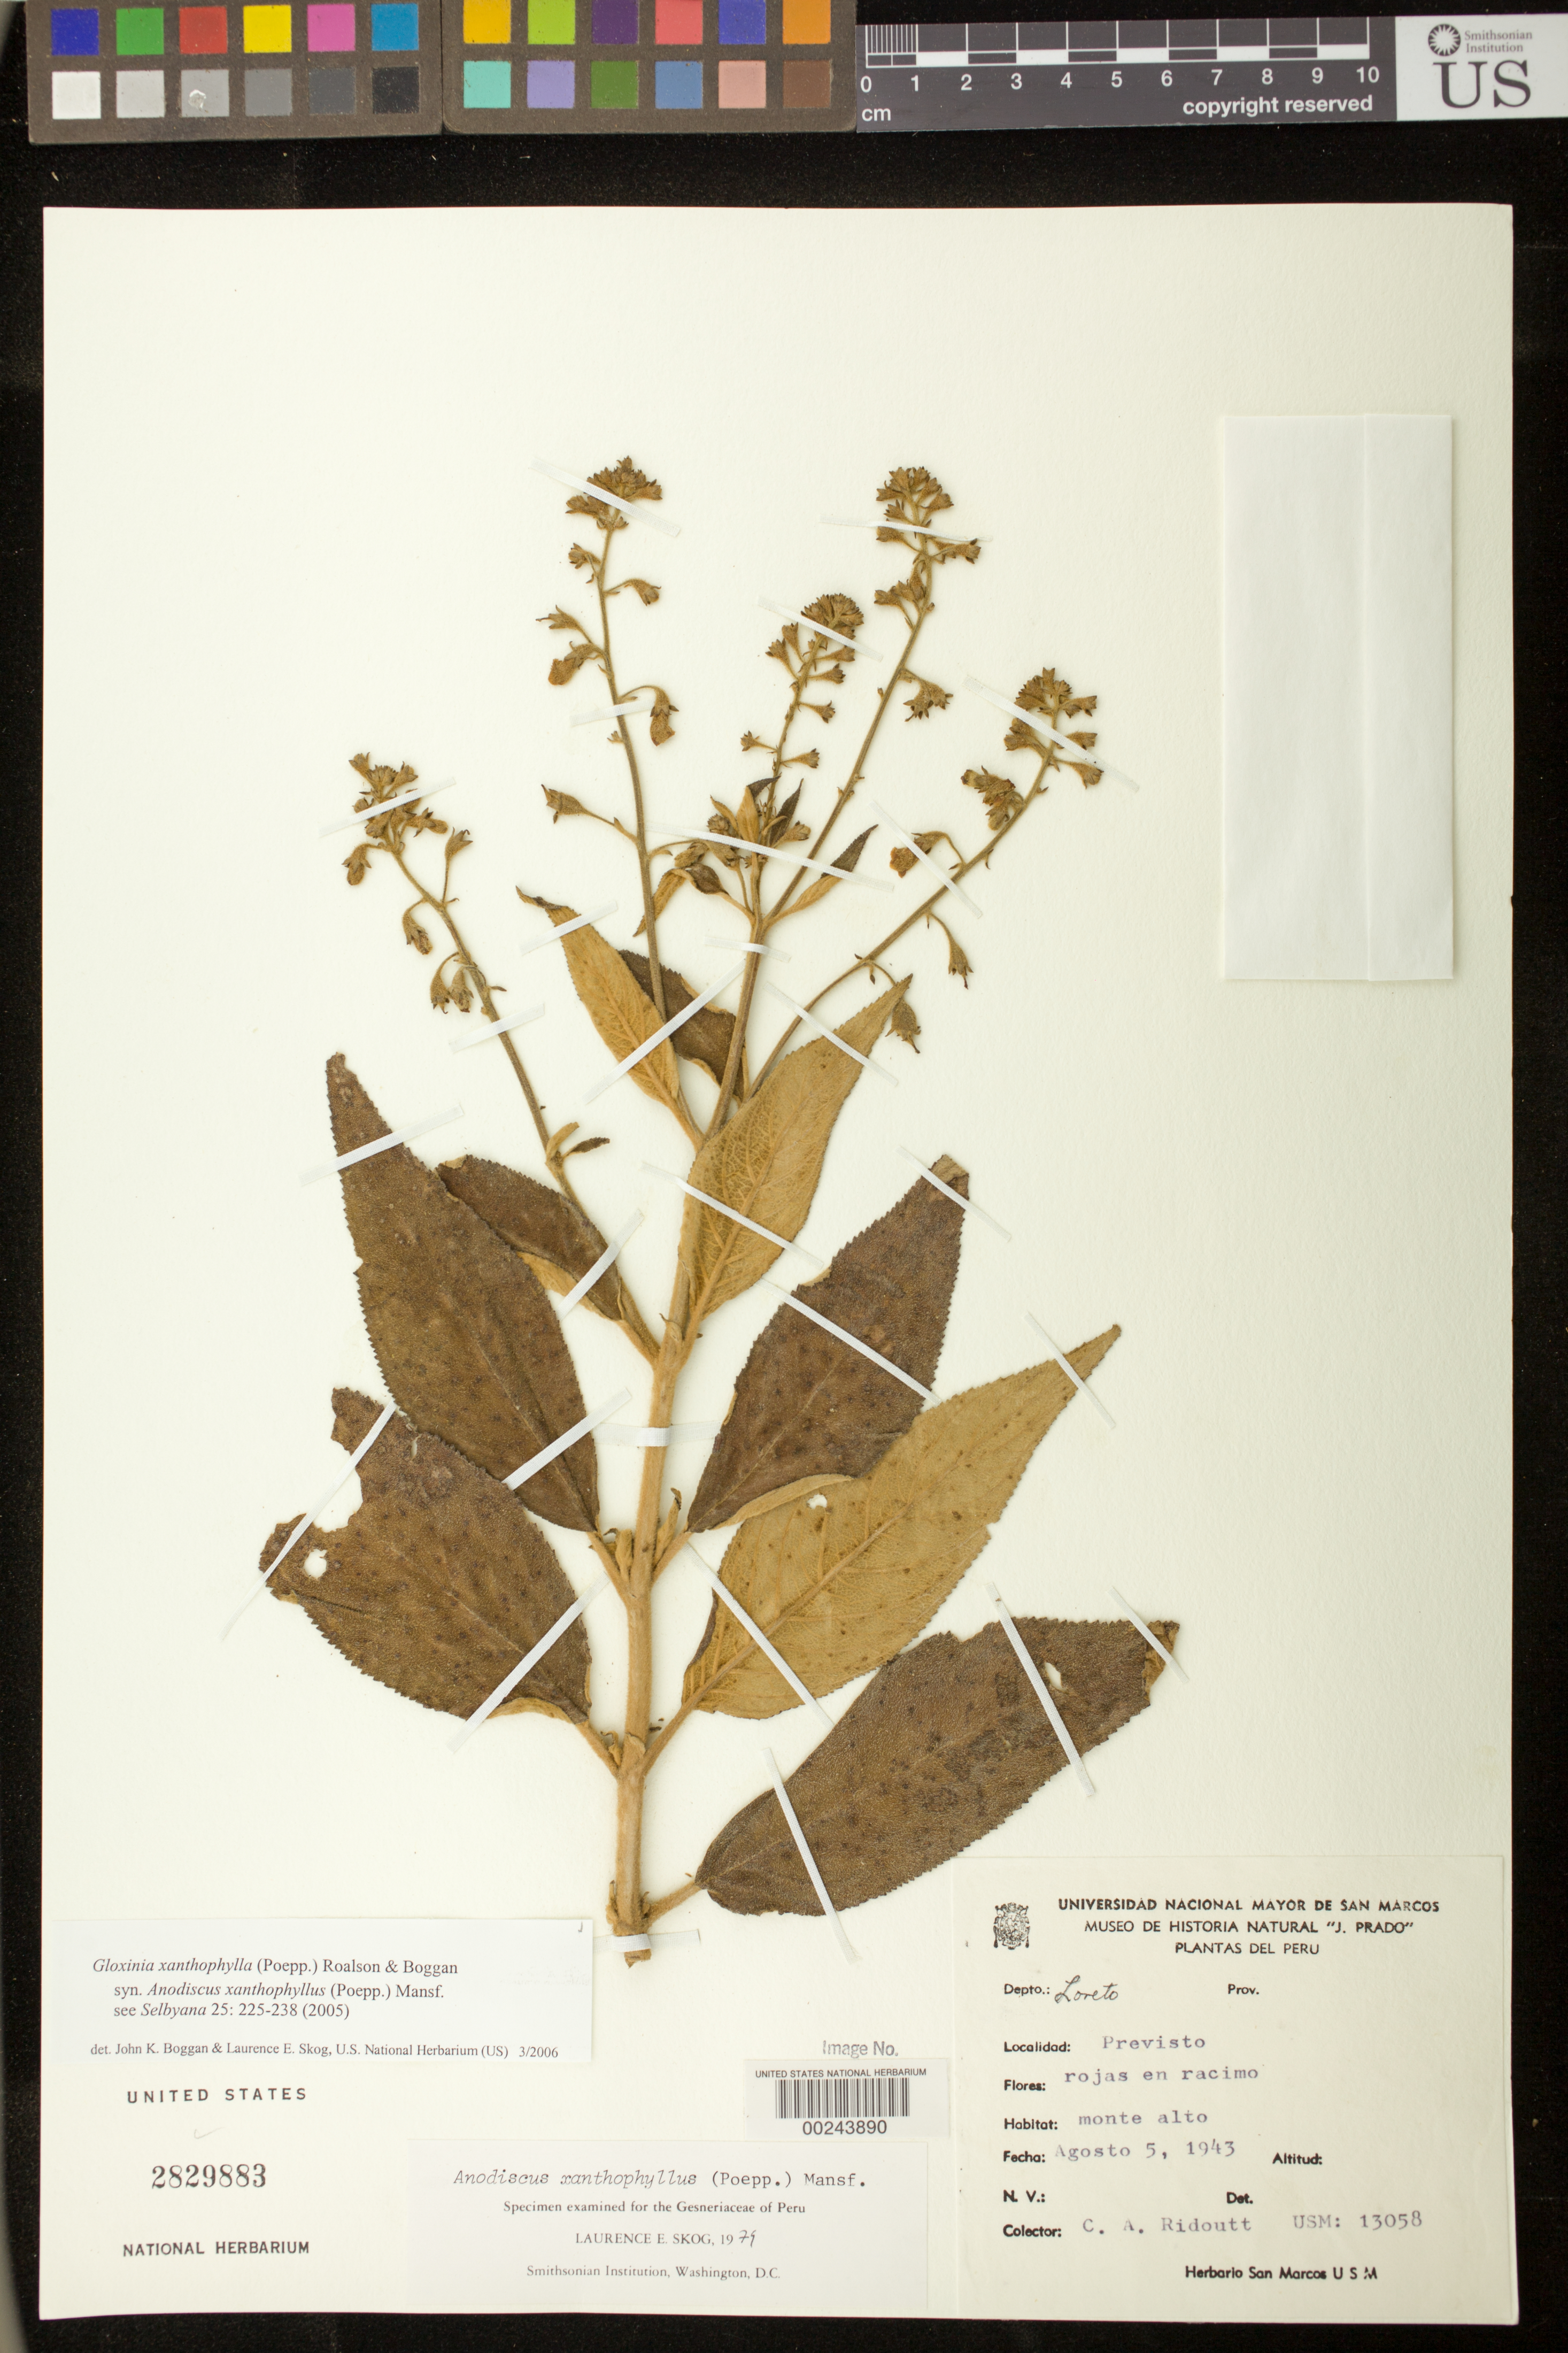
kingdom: Plantae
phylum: Tracheophyta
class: Magnoliopsida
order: Lamiales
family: Gesneriaceae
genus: Gloxinia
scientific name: Gloxinia xanthophylla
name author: (Poepp.) Roalson & Boggan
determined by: Boggan, J. K.; Skog, L. E.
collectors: C. Ridoutt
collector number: USM 13058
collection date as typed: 05 Aug 1943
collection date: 1943-08-05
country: Peru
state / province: Loreto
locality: Previsto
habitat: Monte alto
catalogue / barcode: US 2829883